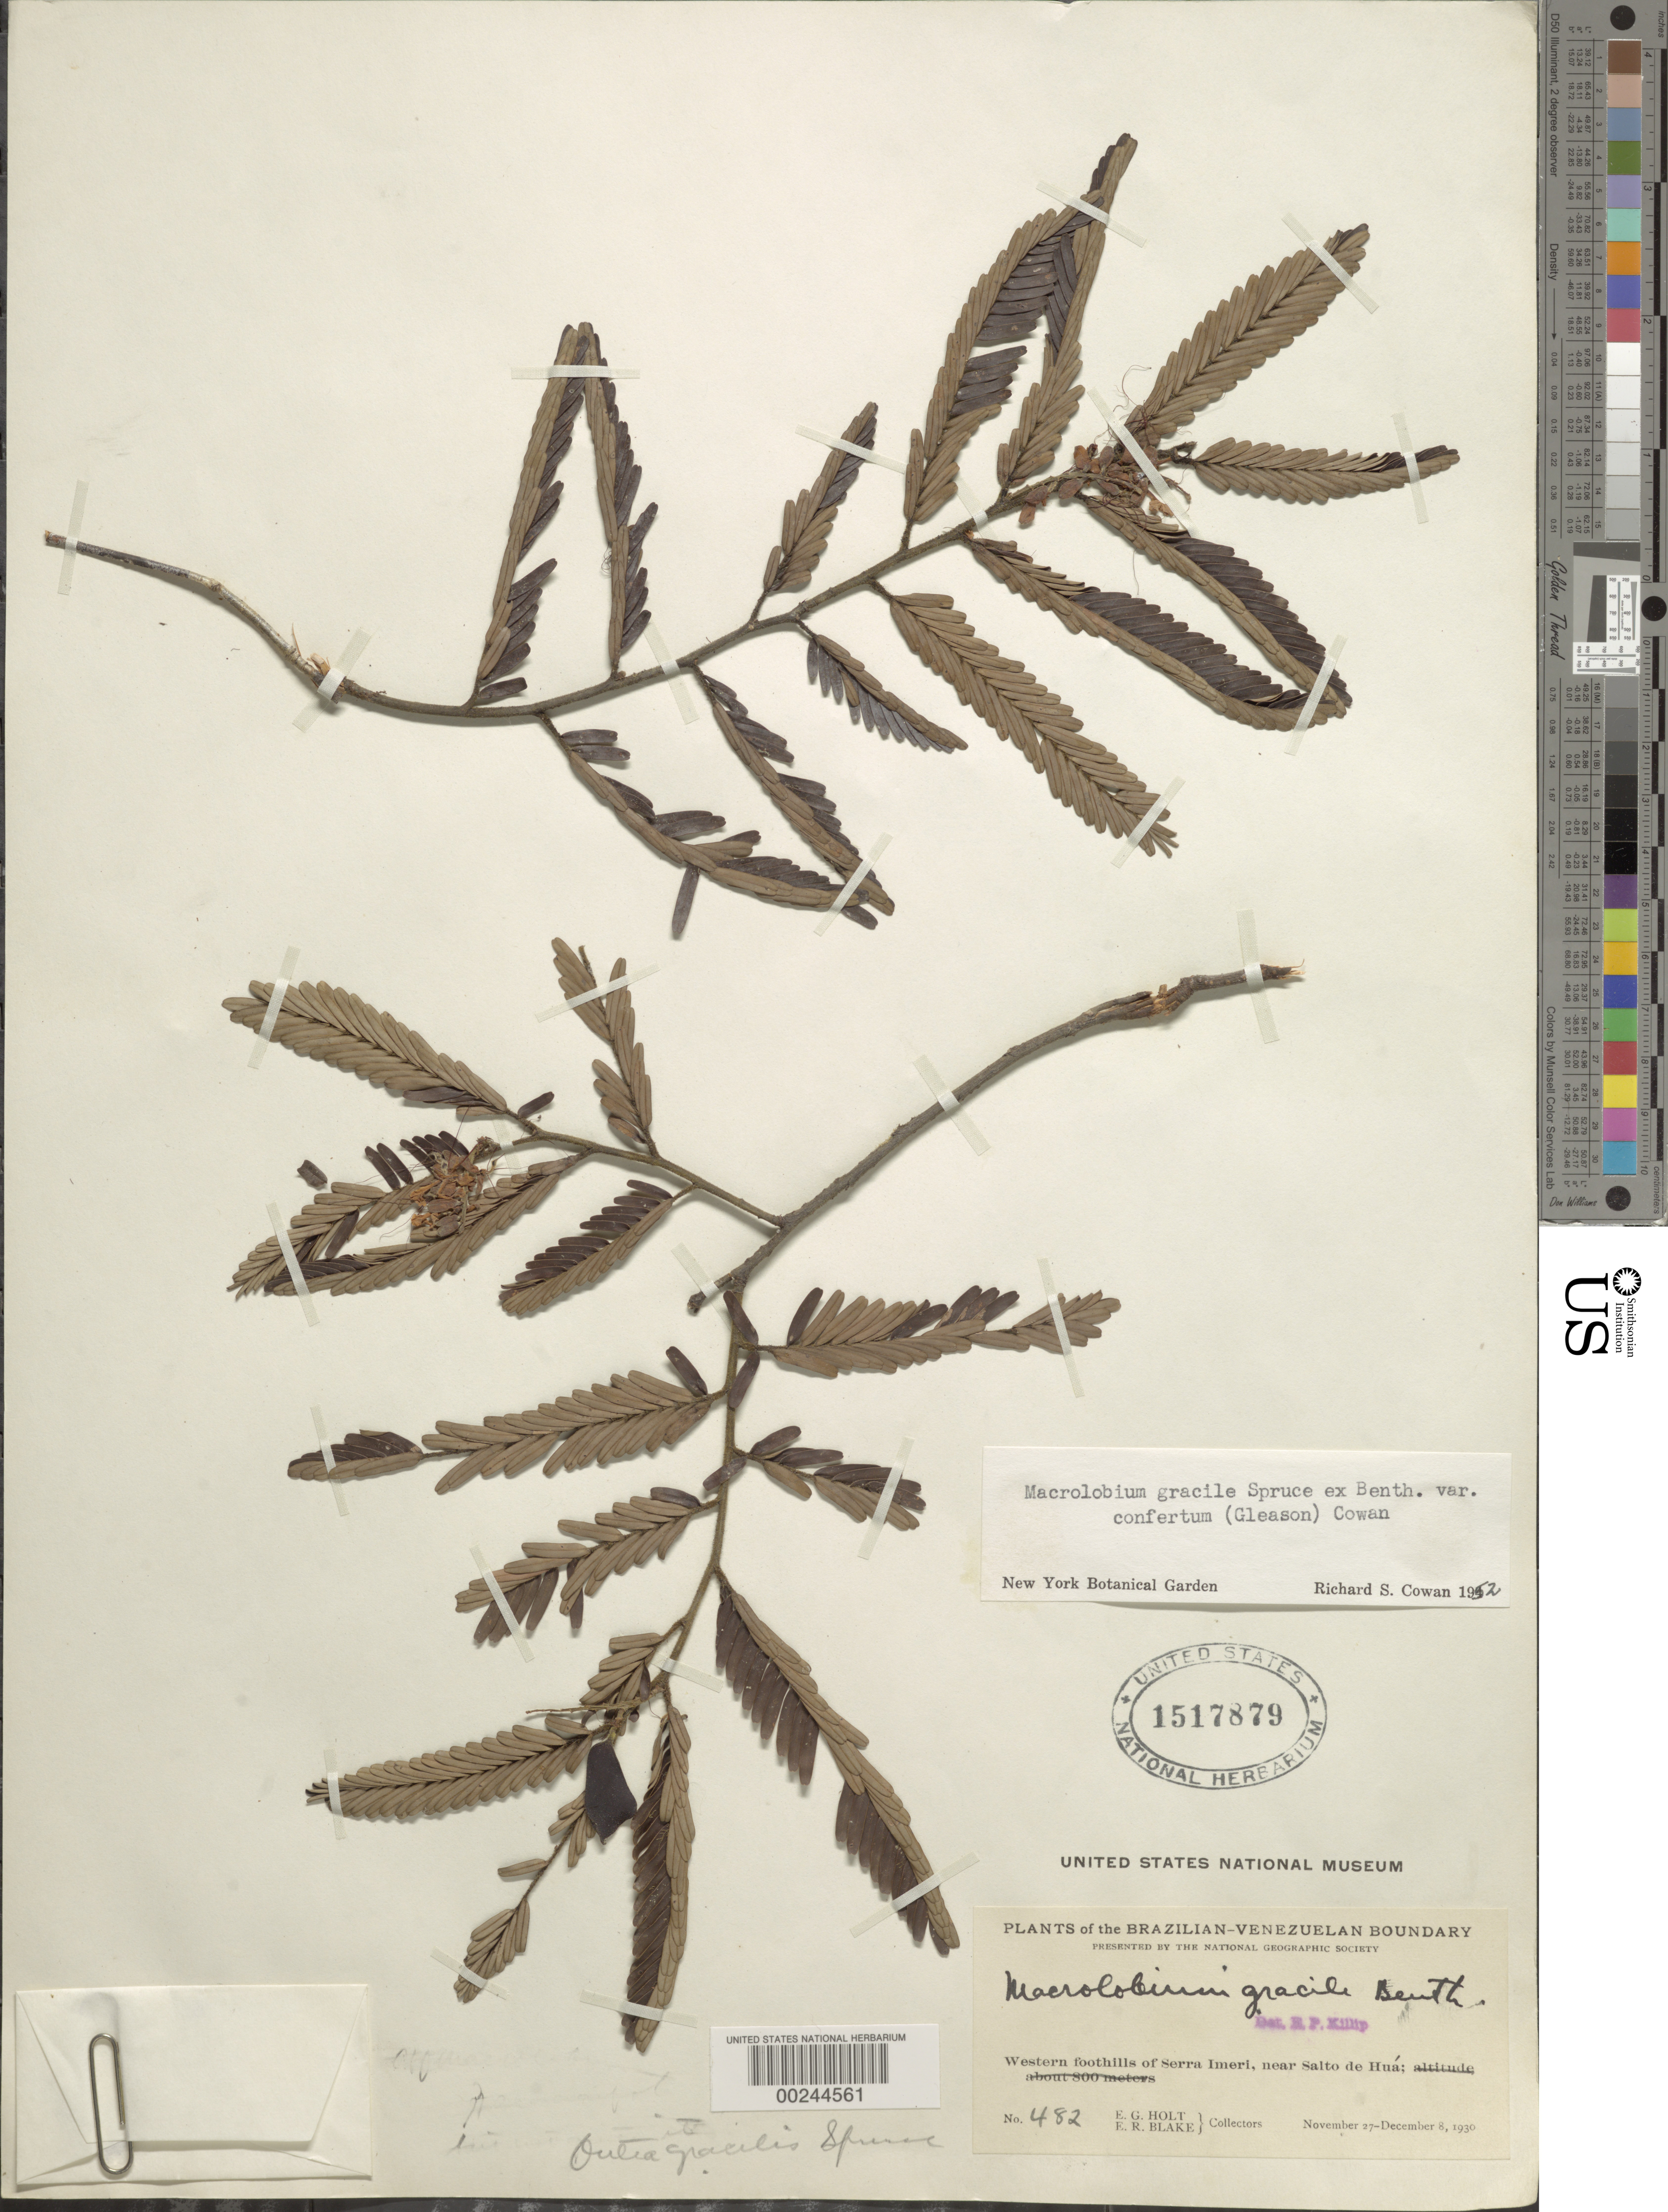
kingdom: Plantae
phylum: Tracheophyta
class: Magnoliopsida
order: Fabales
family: Fabaceae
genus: Macrolobium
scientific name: Macrolobium gracile var. confertum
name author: (Gleason) R.S. Cowan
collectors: E. Holt & E. R. Blake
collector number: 482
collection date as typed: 27 Nov 1930 to 08 Dec 1930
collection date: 1930-11-27/1930-12-08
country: Venezuela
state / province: Amazonas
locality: Western foothills of Serra Imeri, near Salto de Hua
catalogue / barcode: US 1517879